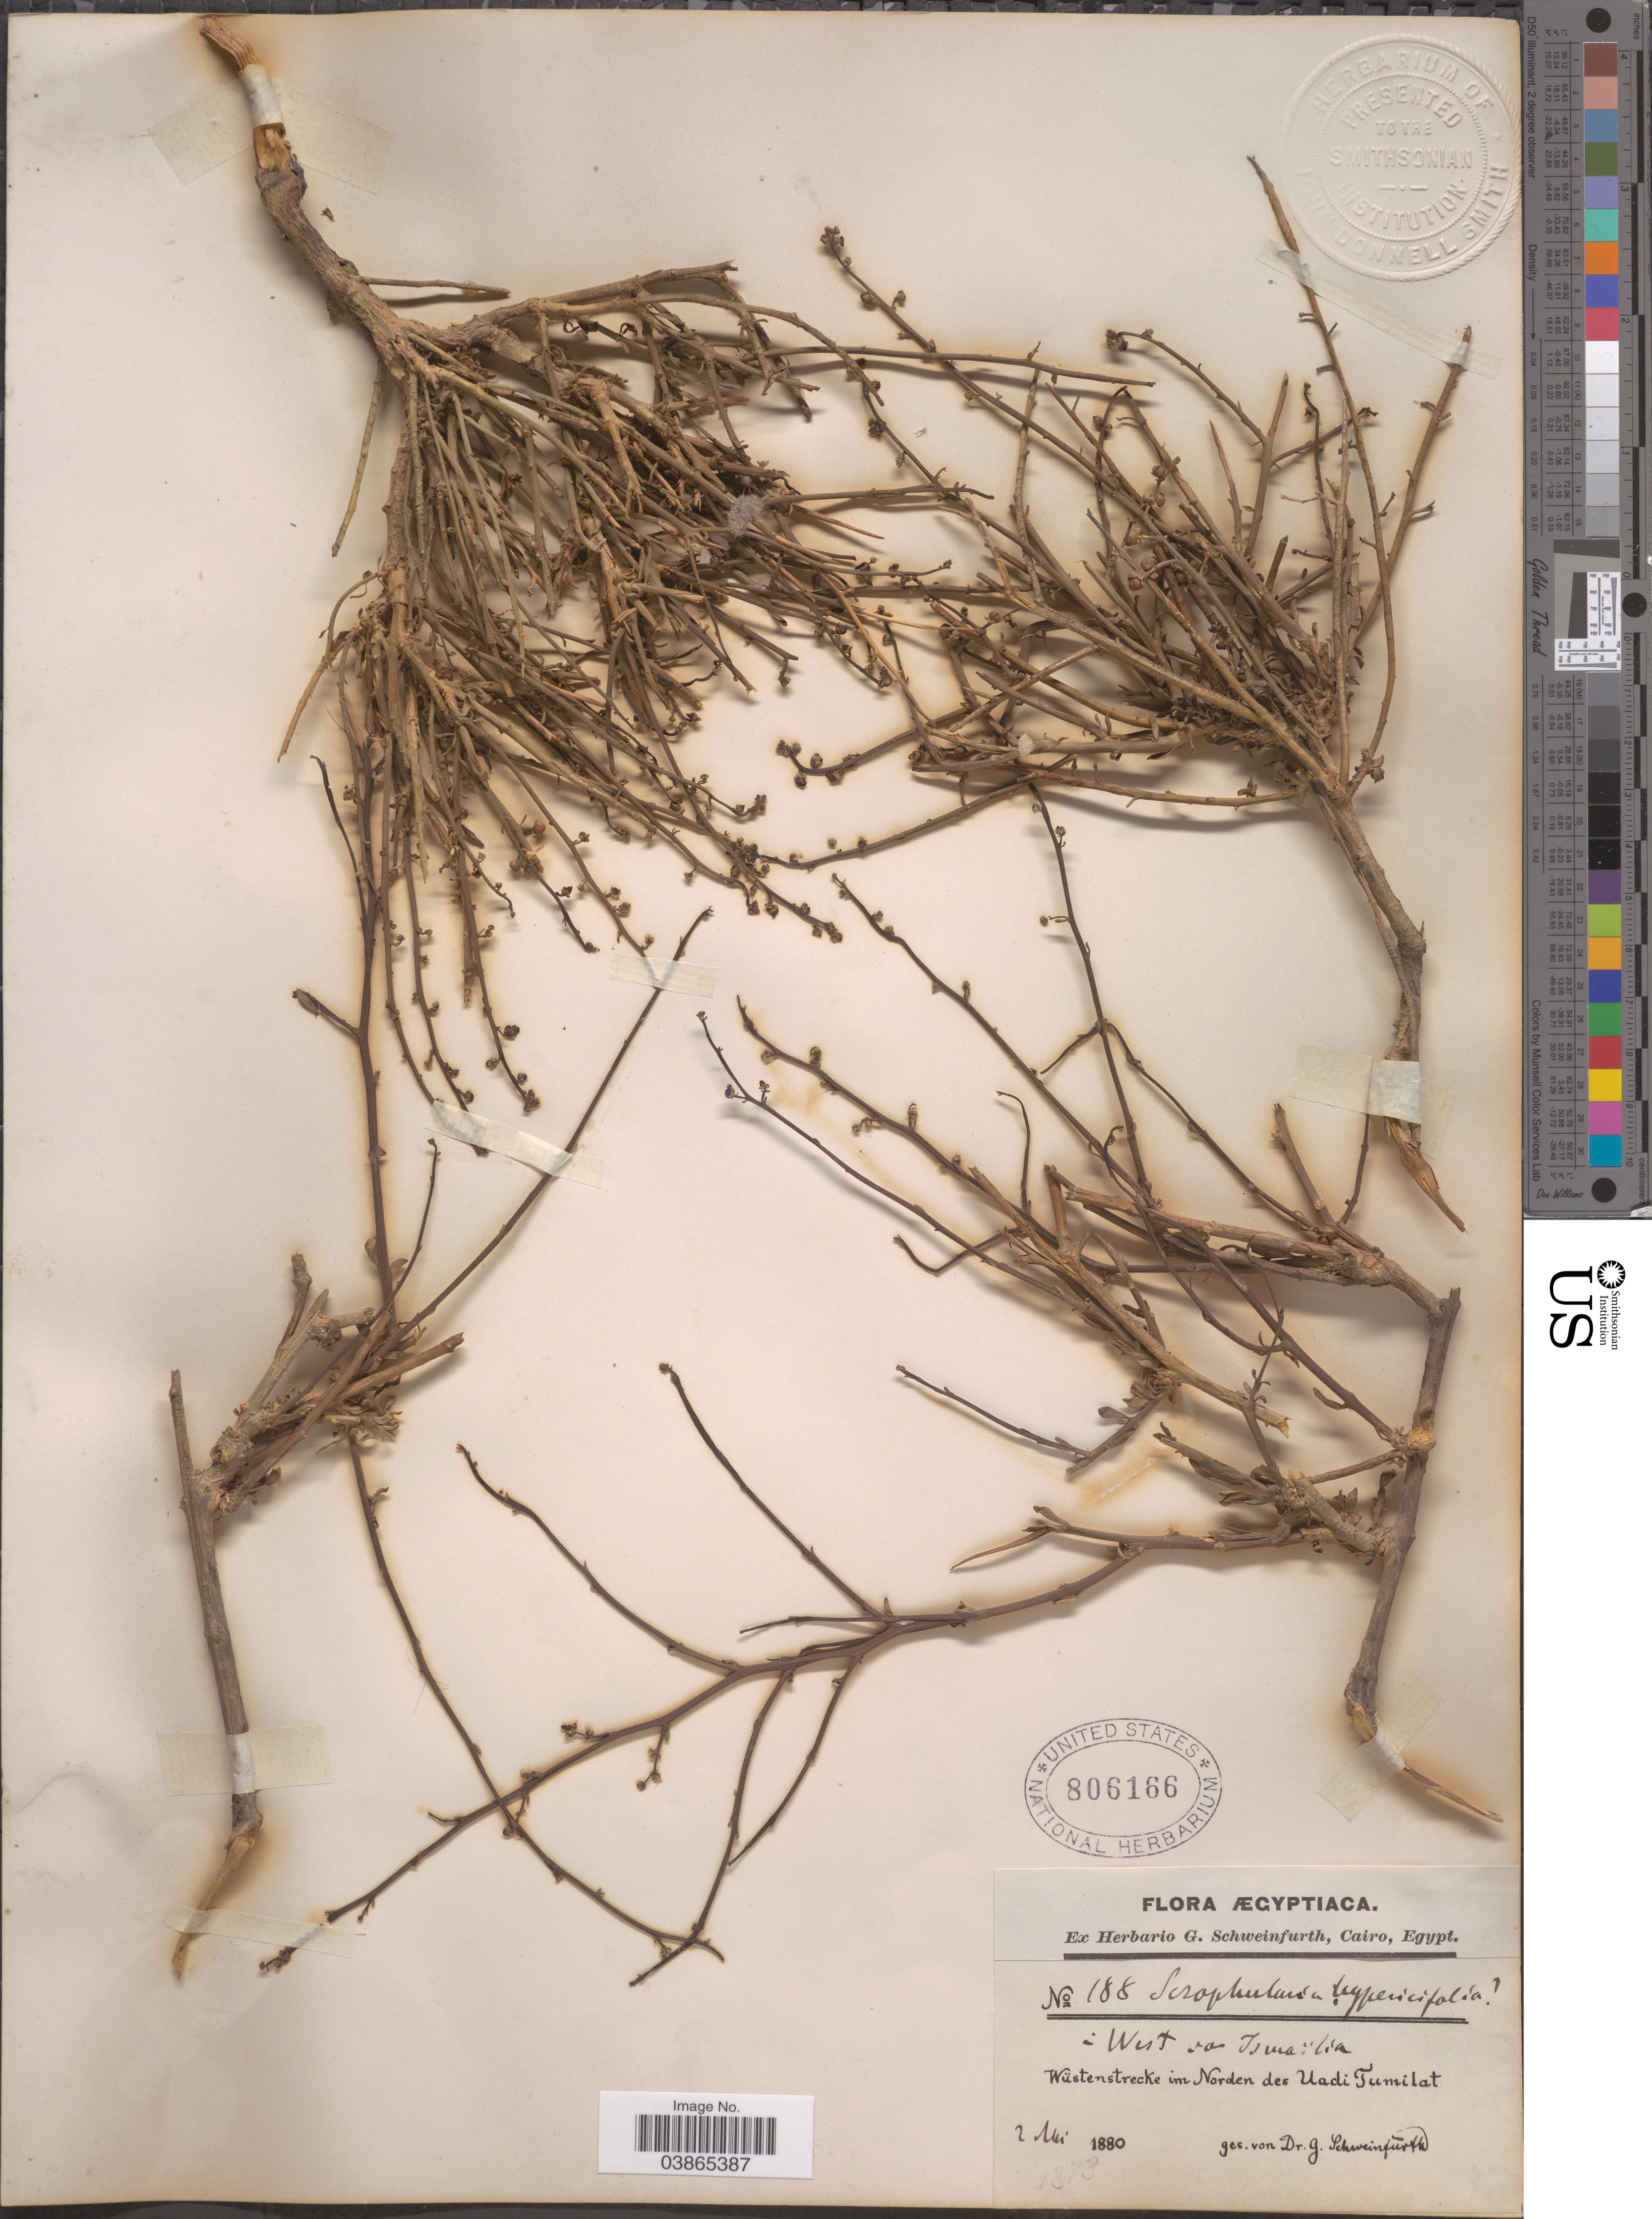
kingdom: Plantae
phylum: Tracheophyta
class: Magnoliopsida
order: Lamiales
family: Scrophulariaceae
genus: Scrophularia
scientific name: Scrophularia sp.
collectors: G. A. Schweinfurth (herbarium)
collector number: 188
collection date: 1880-05-02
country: Egypt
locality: Ægyptiaca. West va Timailia. Wüstenstrecke im Norden des Uadi Tumilat.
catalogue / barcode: US 806166